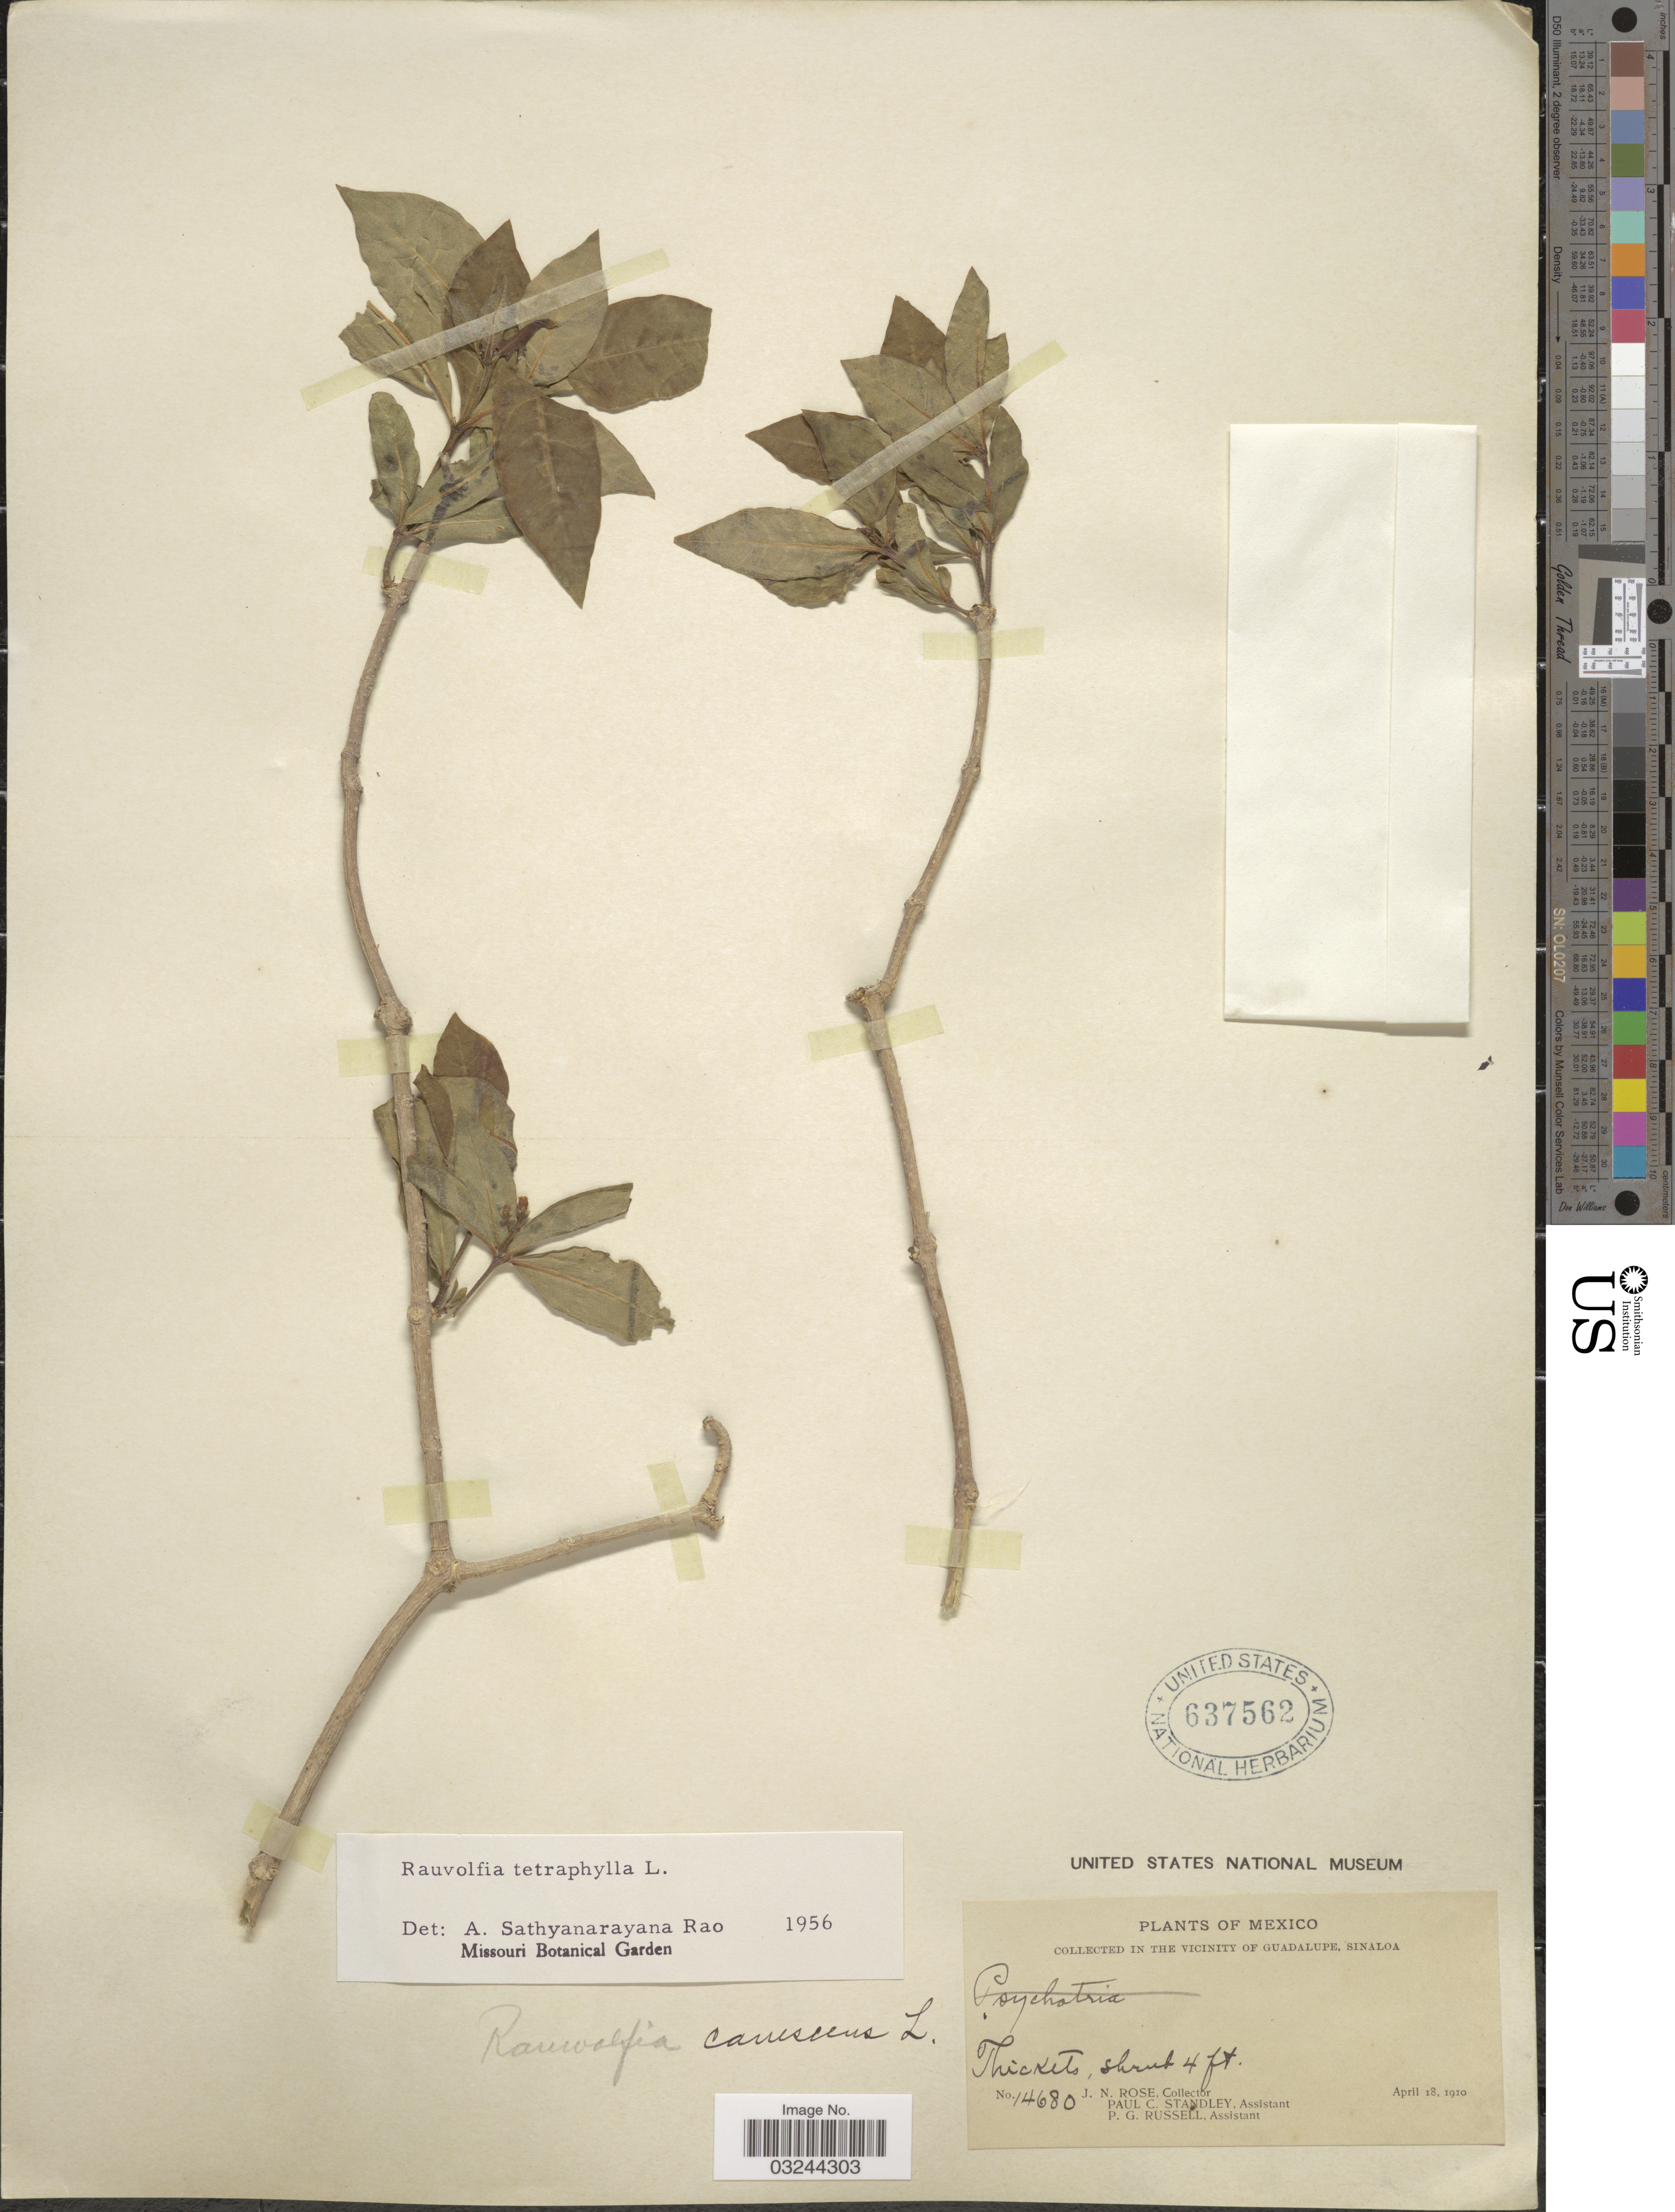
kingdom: Plantae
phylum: Tracheophyta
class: Magnoliopsida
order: Gentianales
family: Apocynaceae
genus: Rauvolfia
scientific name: Rauvolfia tetraphylla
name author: L.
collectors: J. N. Rose, P. C. Standley & P. G. Russell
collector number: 14680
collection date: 1910-04-18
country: Mexico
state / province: Sinaloa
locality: In the vicinity of Guadalupe, Thickets.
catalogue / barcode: US 637562